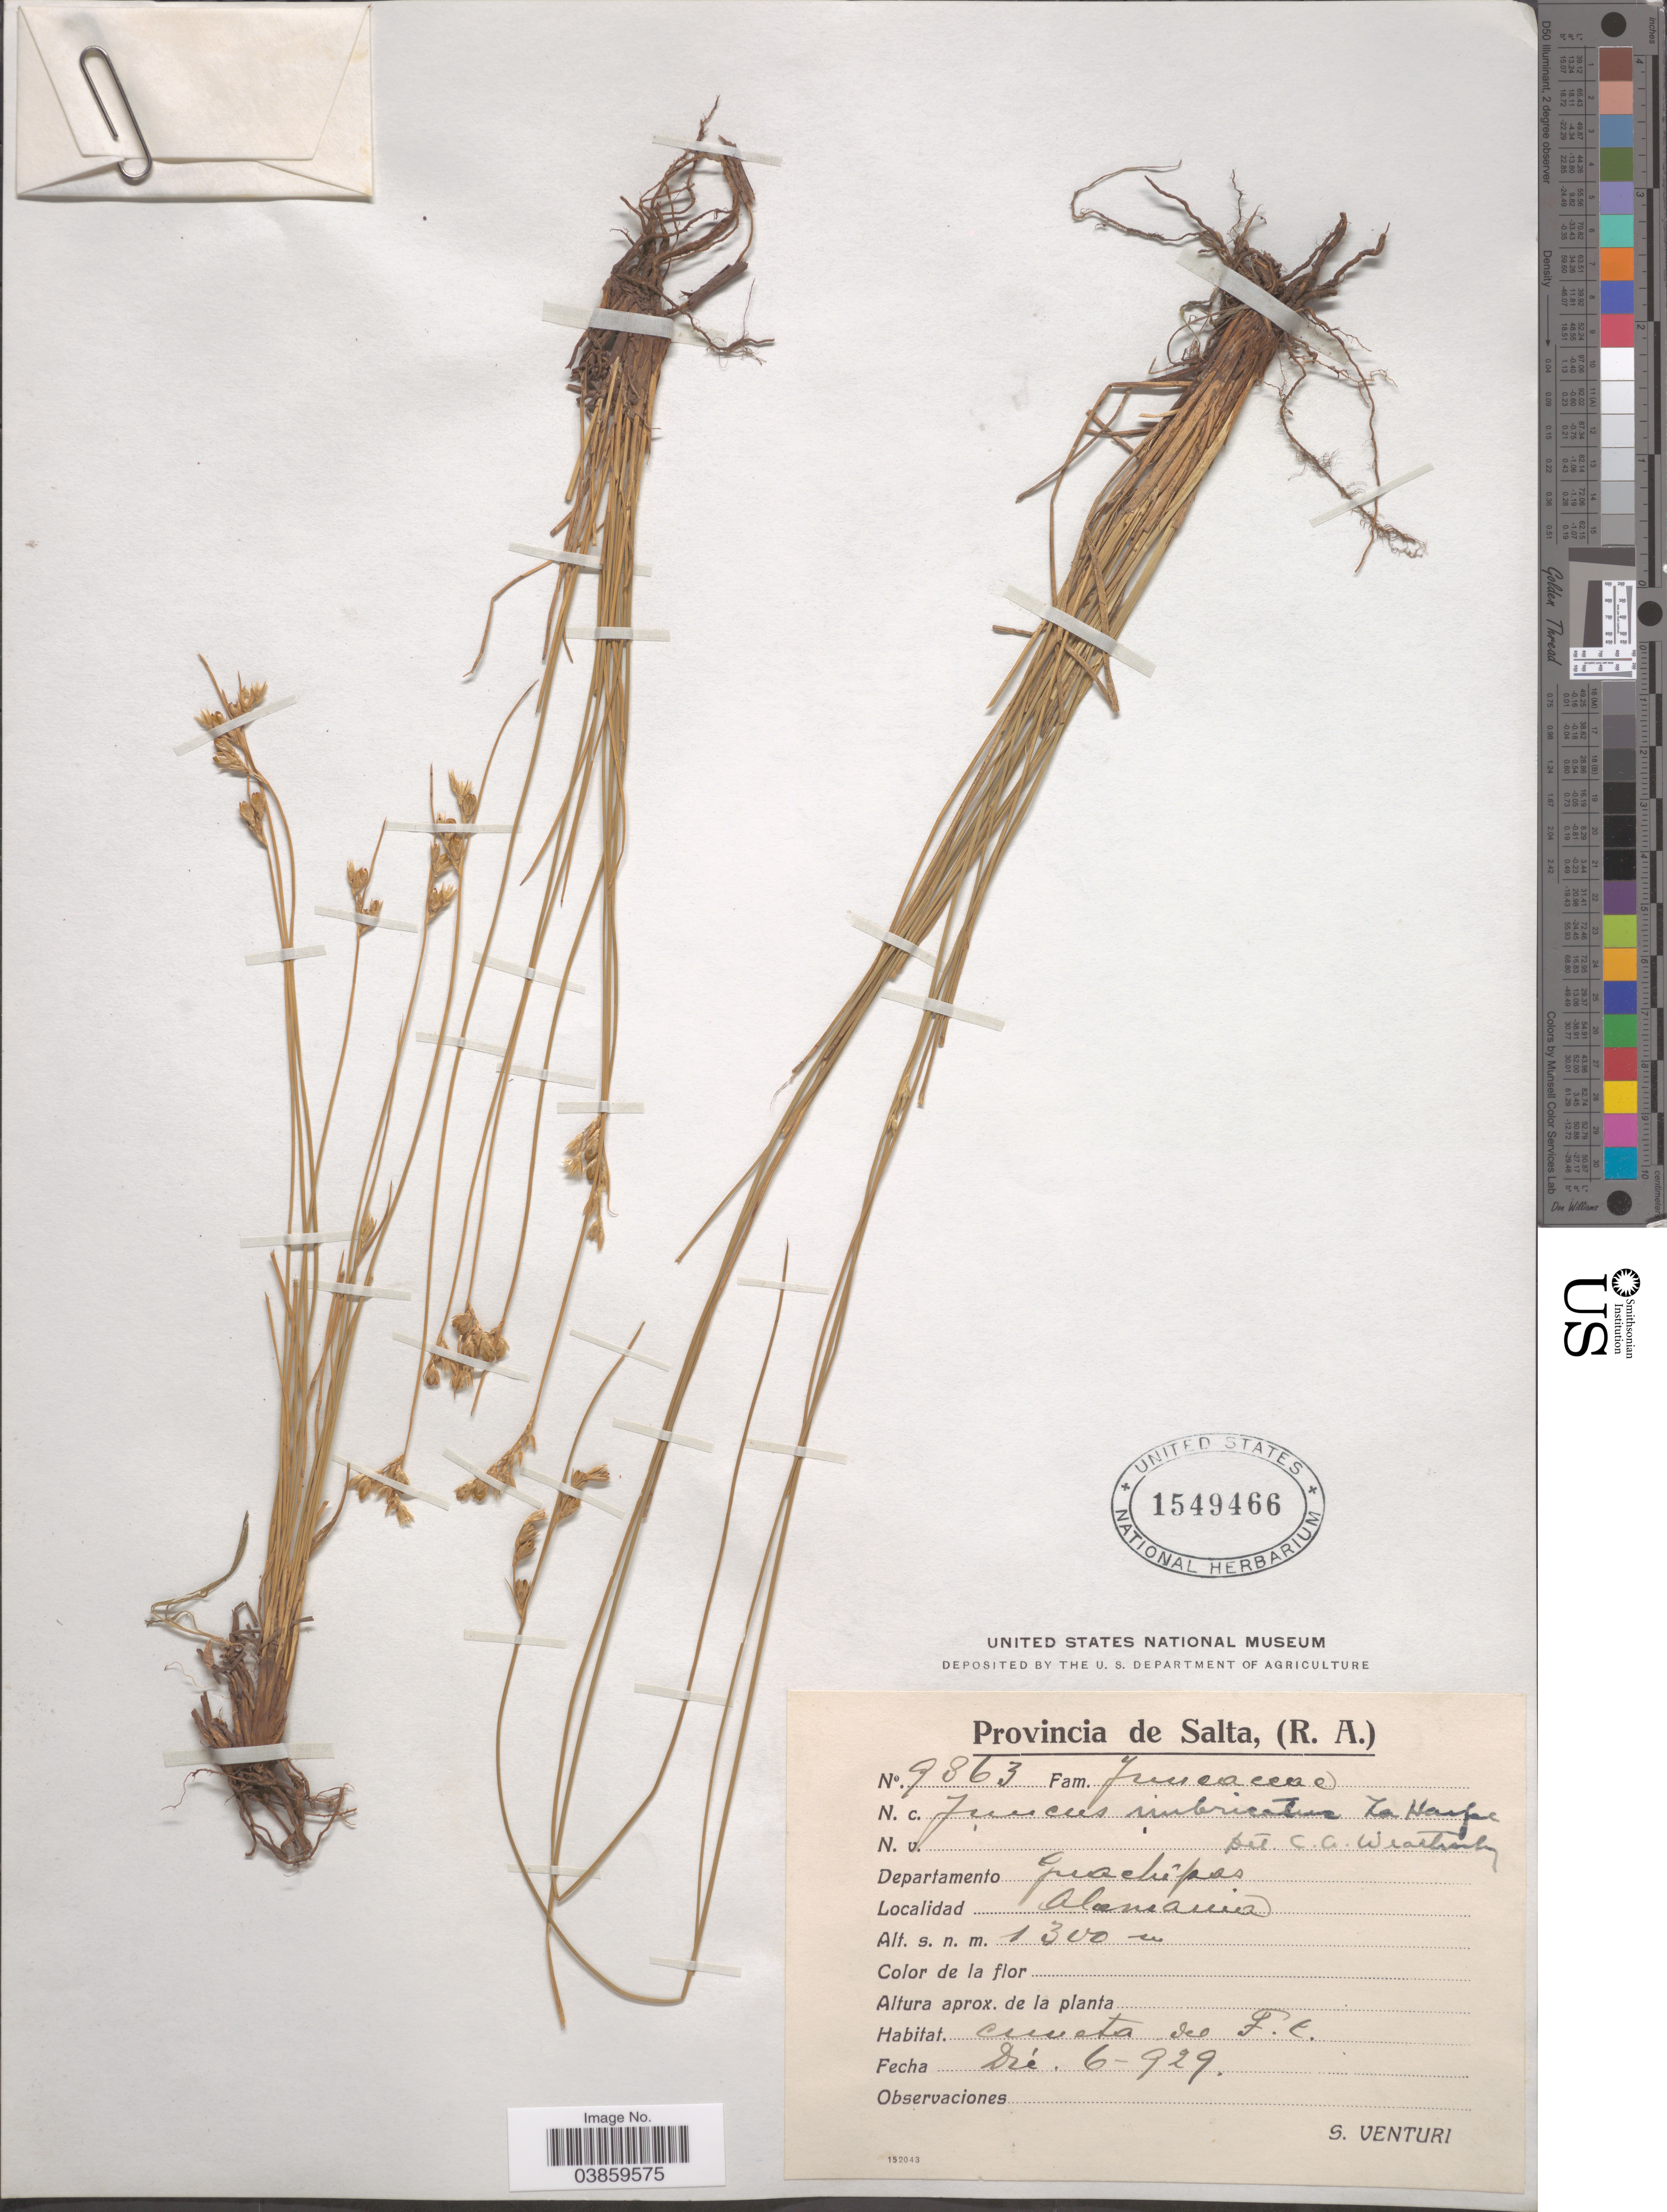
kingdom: Plantae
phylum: Tracheophyta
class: Liliopsida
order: Poales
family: Juncaceae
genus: Juncus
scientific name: Juncus imbricatus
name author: Laharpe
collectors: S. Venturi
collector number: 9863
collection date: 1929-12-06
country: Argentina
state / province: Salta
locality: Departamento Guachipas. Alemania.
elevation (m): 1300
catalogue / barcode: US 1549466